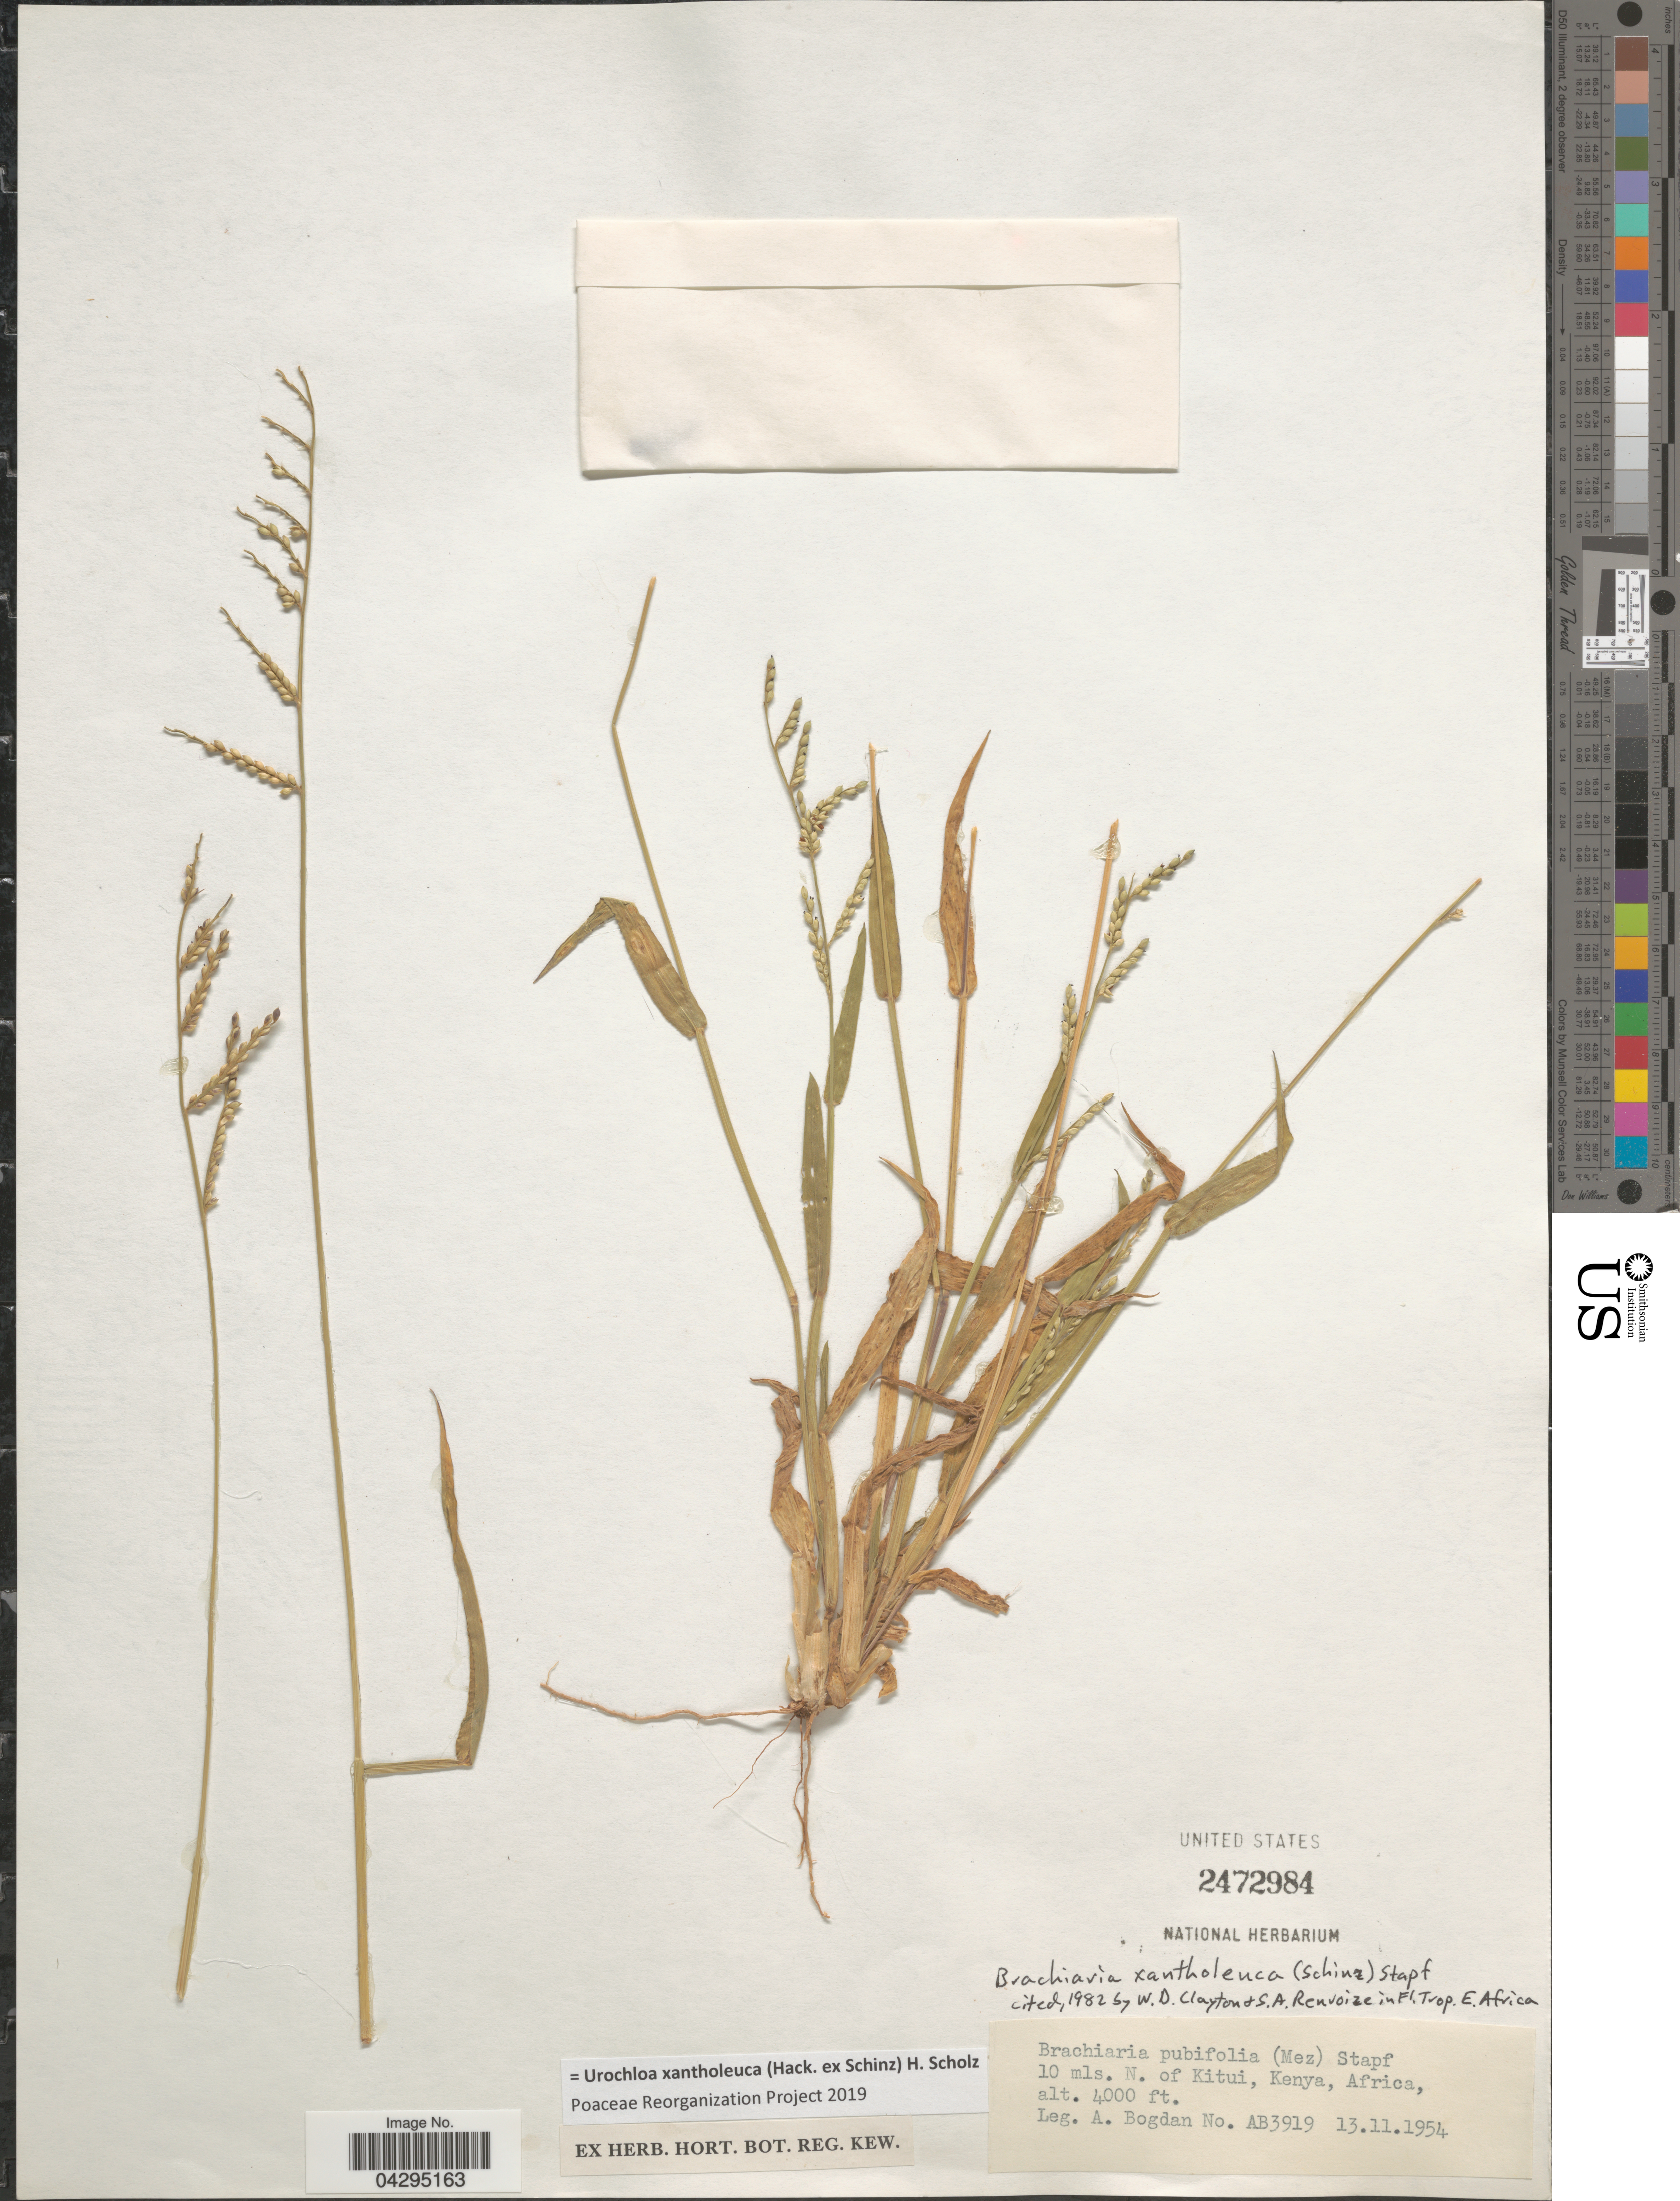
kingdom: Plantae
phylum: Tracheophyta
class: Liliopsida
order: Poales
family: Poaceae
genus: Urochloa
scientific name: Urochloa xantholeuca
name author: (Hack. ex Schinz) H. Scholz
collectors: A. Bogdan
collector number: AB3919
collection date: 1954-11-13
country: Kenya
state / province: Kitui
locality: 10 mls. N. of Kitui.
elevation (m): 1219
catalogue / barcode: US 2472984